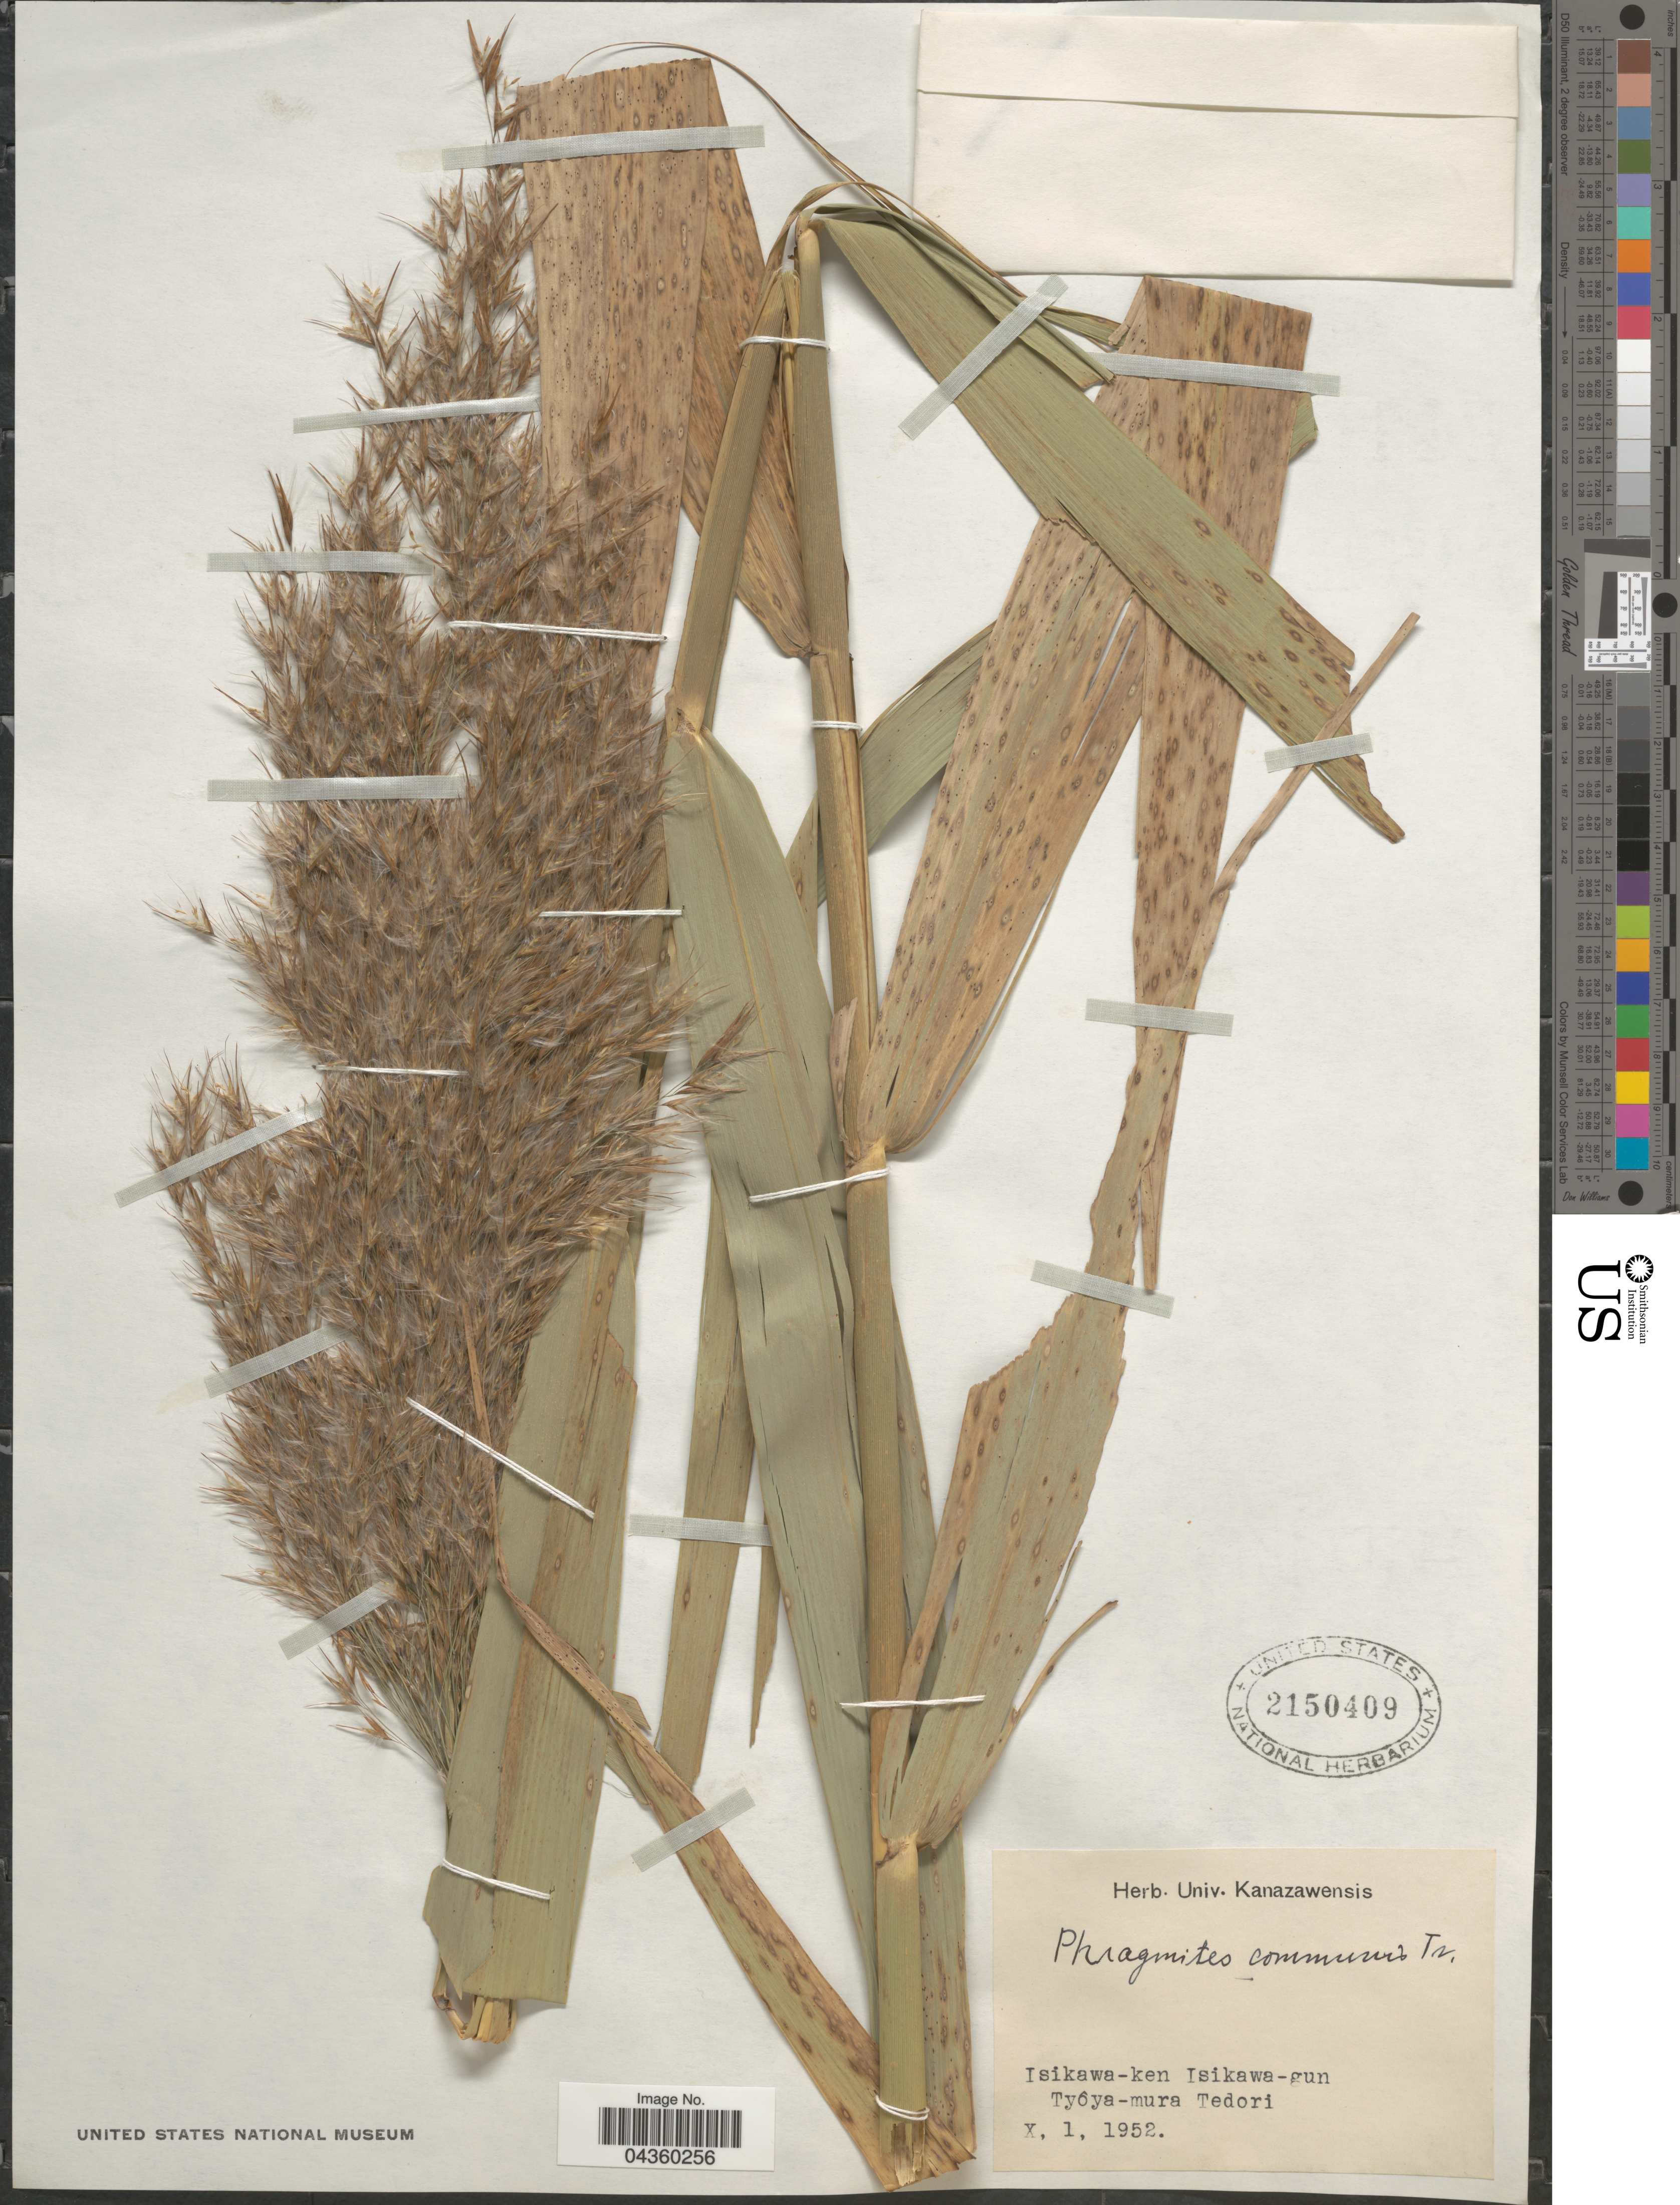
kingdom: Plantae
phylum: Tracheophyta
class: Liliopsida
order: Poales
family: Poaceae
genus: Phragmites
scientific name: Phragmites australis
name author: (Cav.) Trin. ex Steud.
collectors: Ex Herb. Univ. Kanazawensis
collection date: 1952-01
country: Japan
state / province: Isikawa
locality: Isikawa-ken. Isikawa-gun. Tyôya-mura. Tedori.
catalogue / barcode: US 2150409